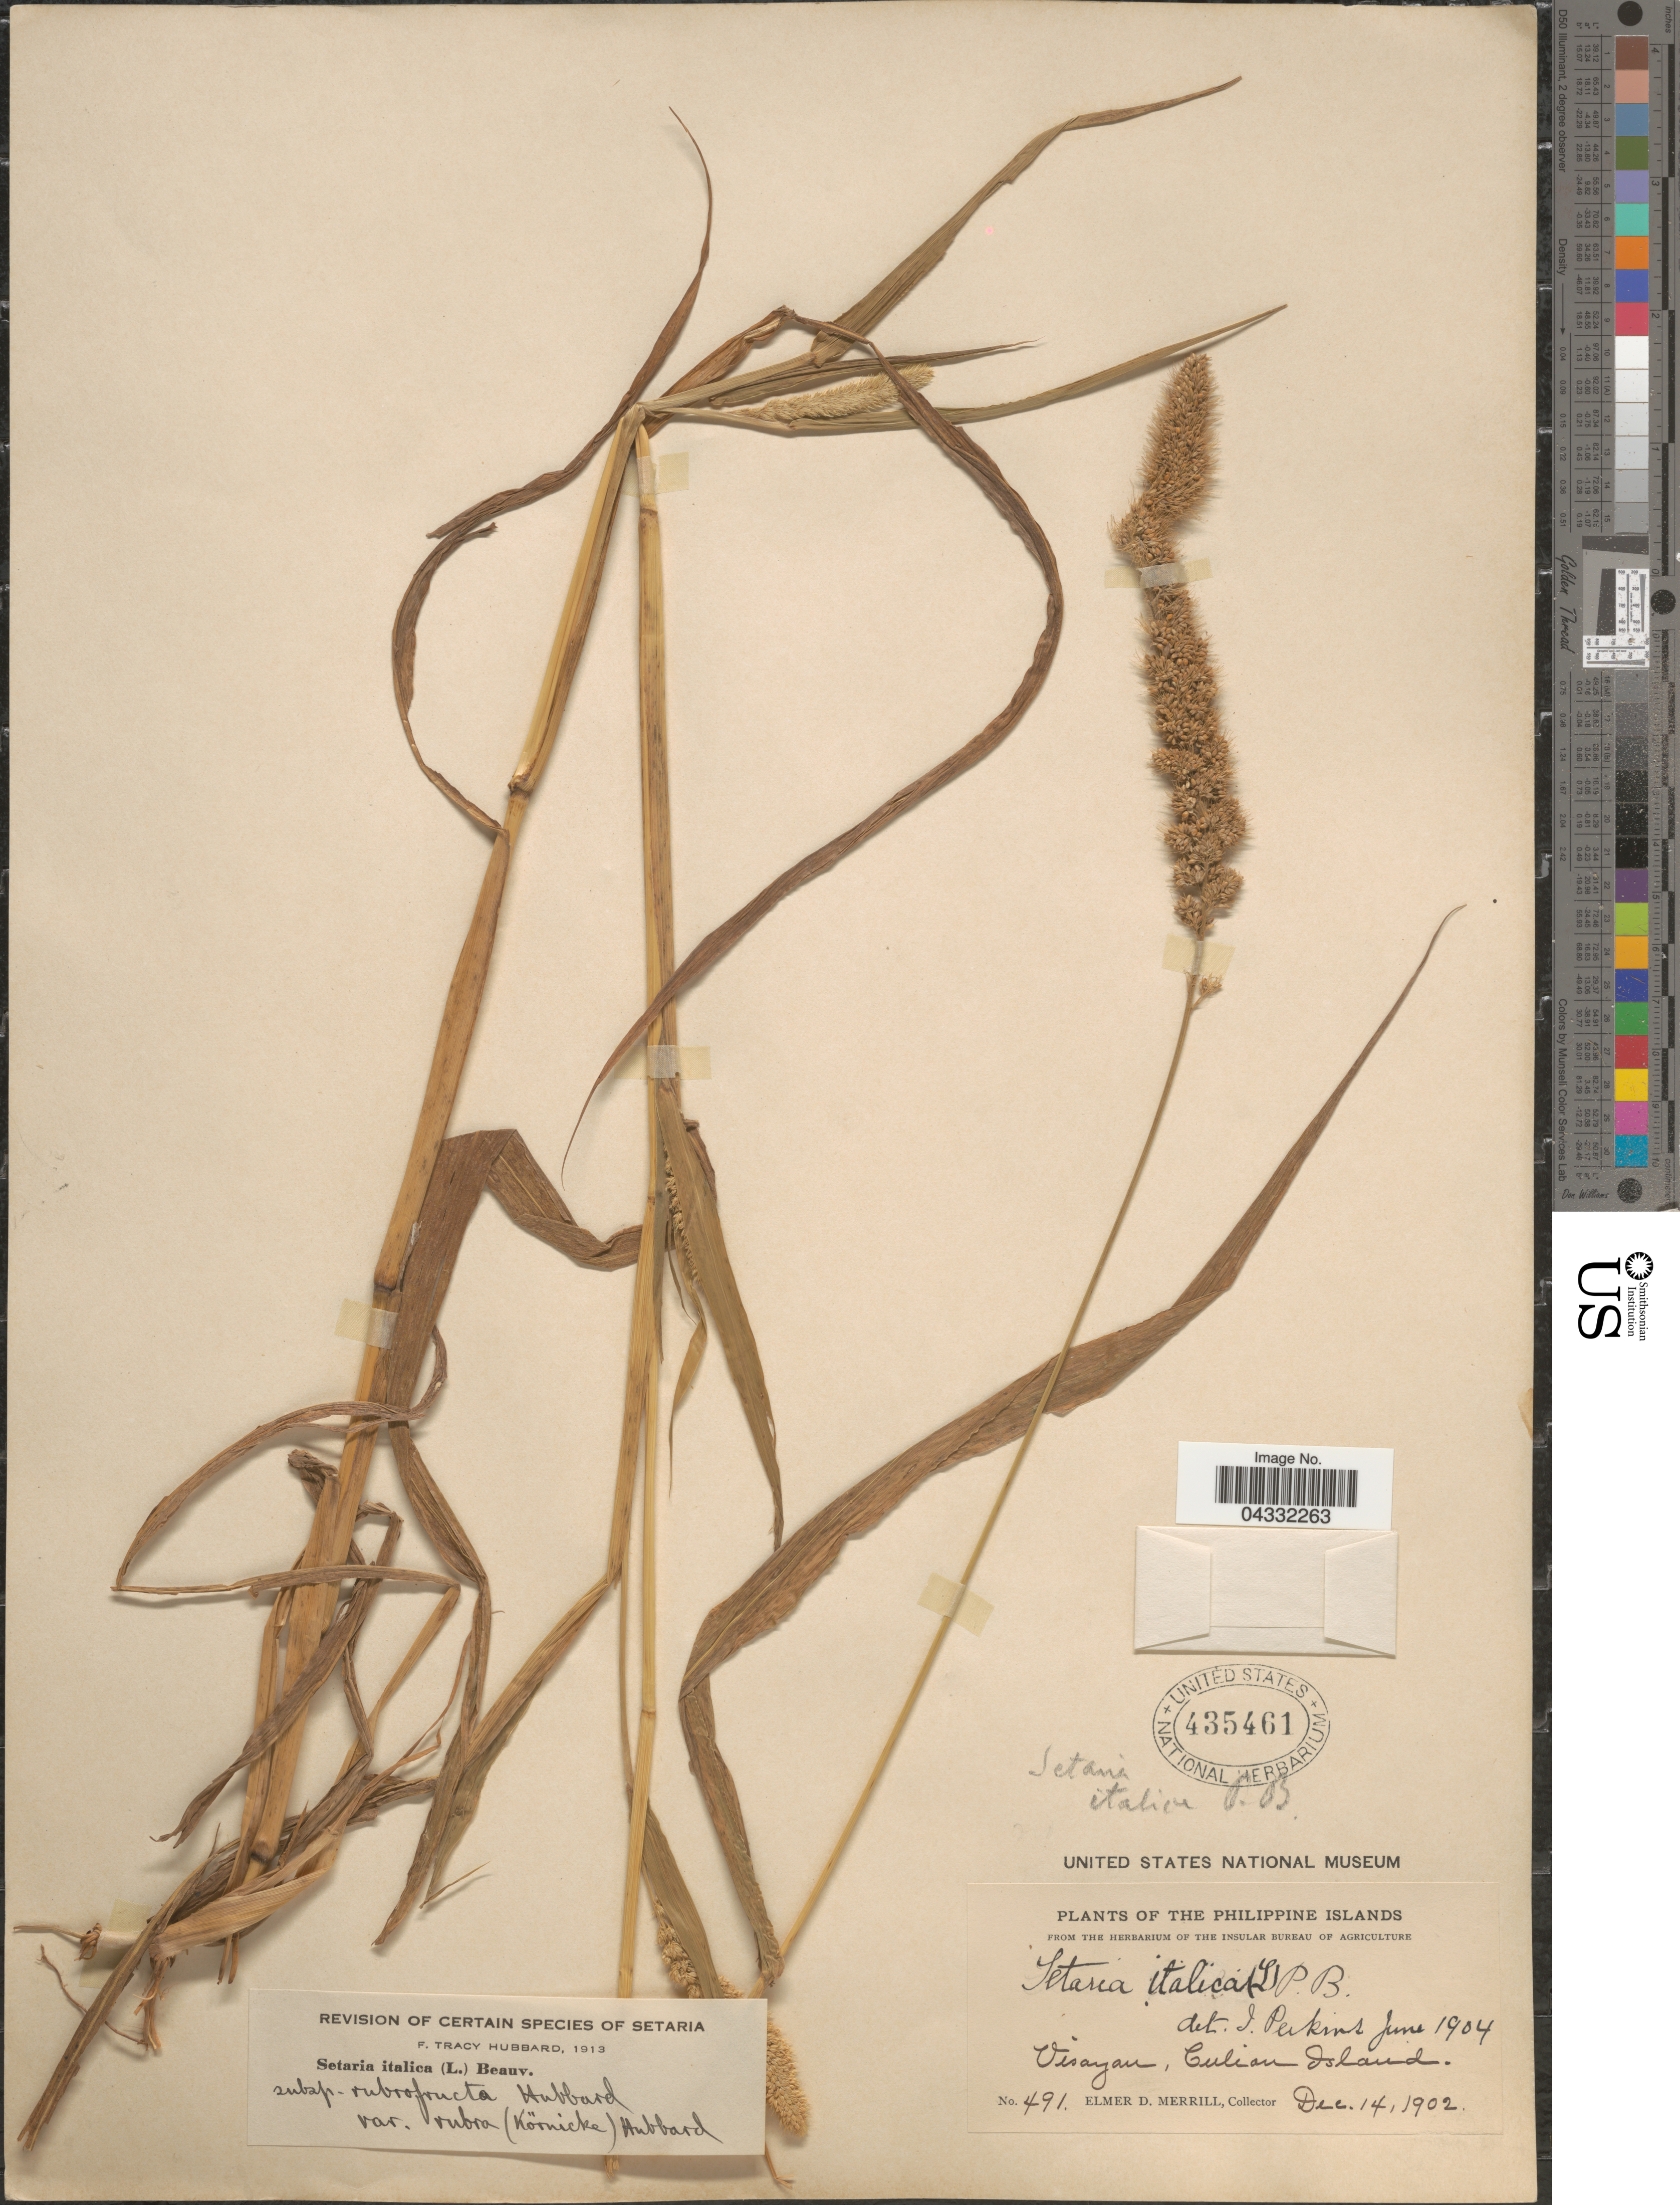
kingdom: Plantae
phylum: Tracheophyta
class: Liliopsida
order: Poales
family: Poaceae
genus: Setaria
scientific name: Setaria italica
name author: (L.) P. Beauv.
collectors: E. D. Merrill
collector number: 491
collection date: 1902-12-14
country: Philippines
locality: The Philippine Islands. Visayan, Culian Island.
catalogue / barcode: US 435461